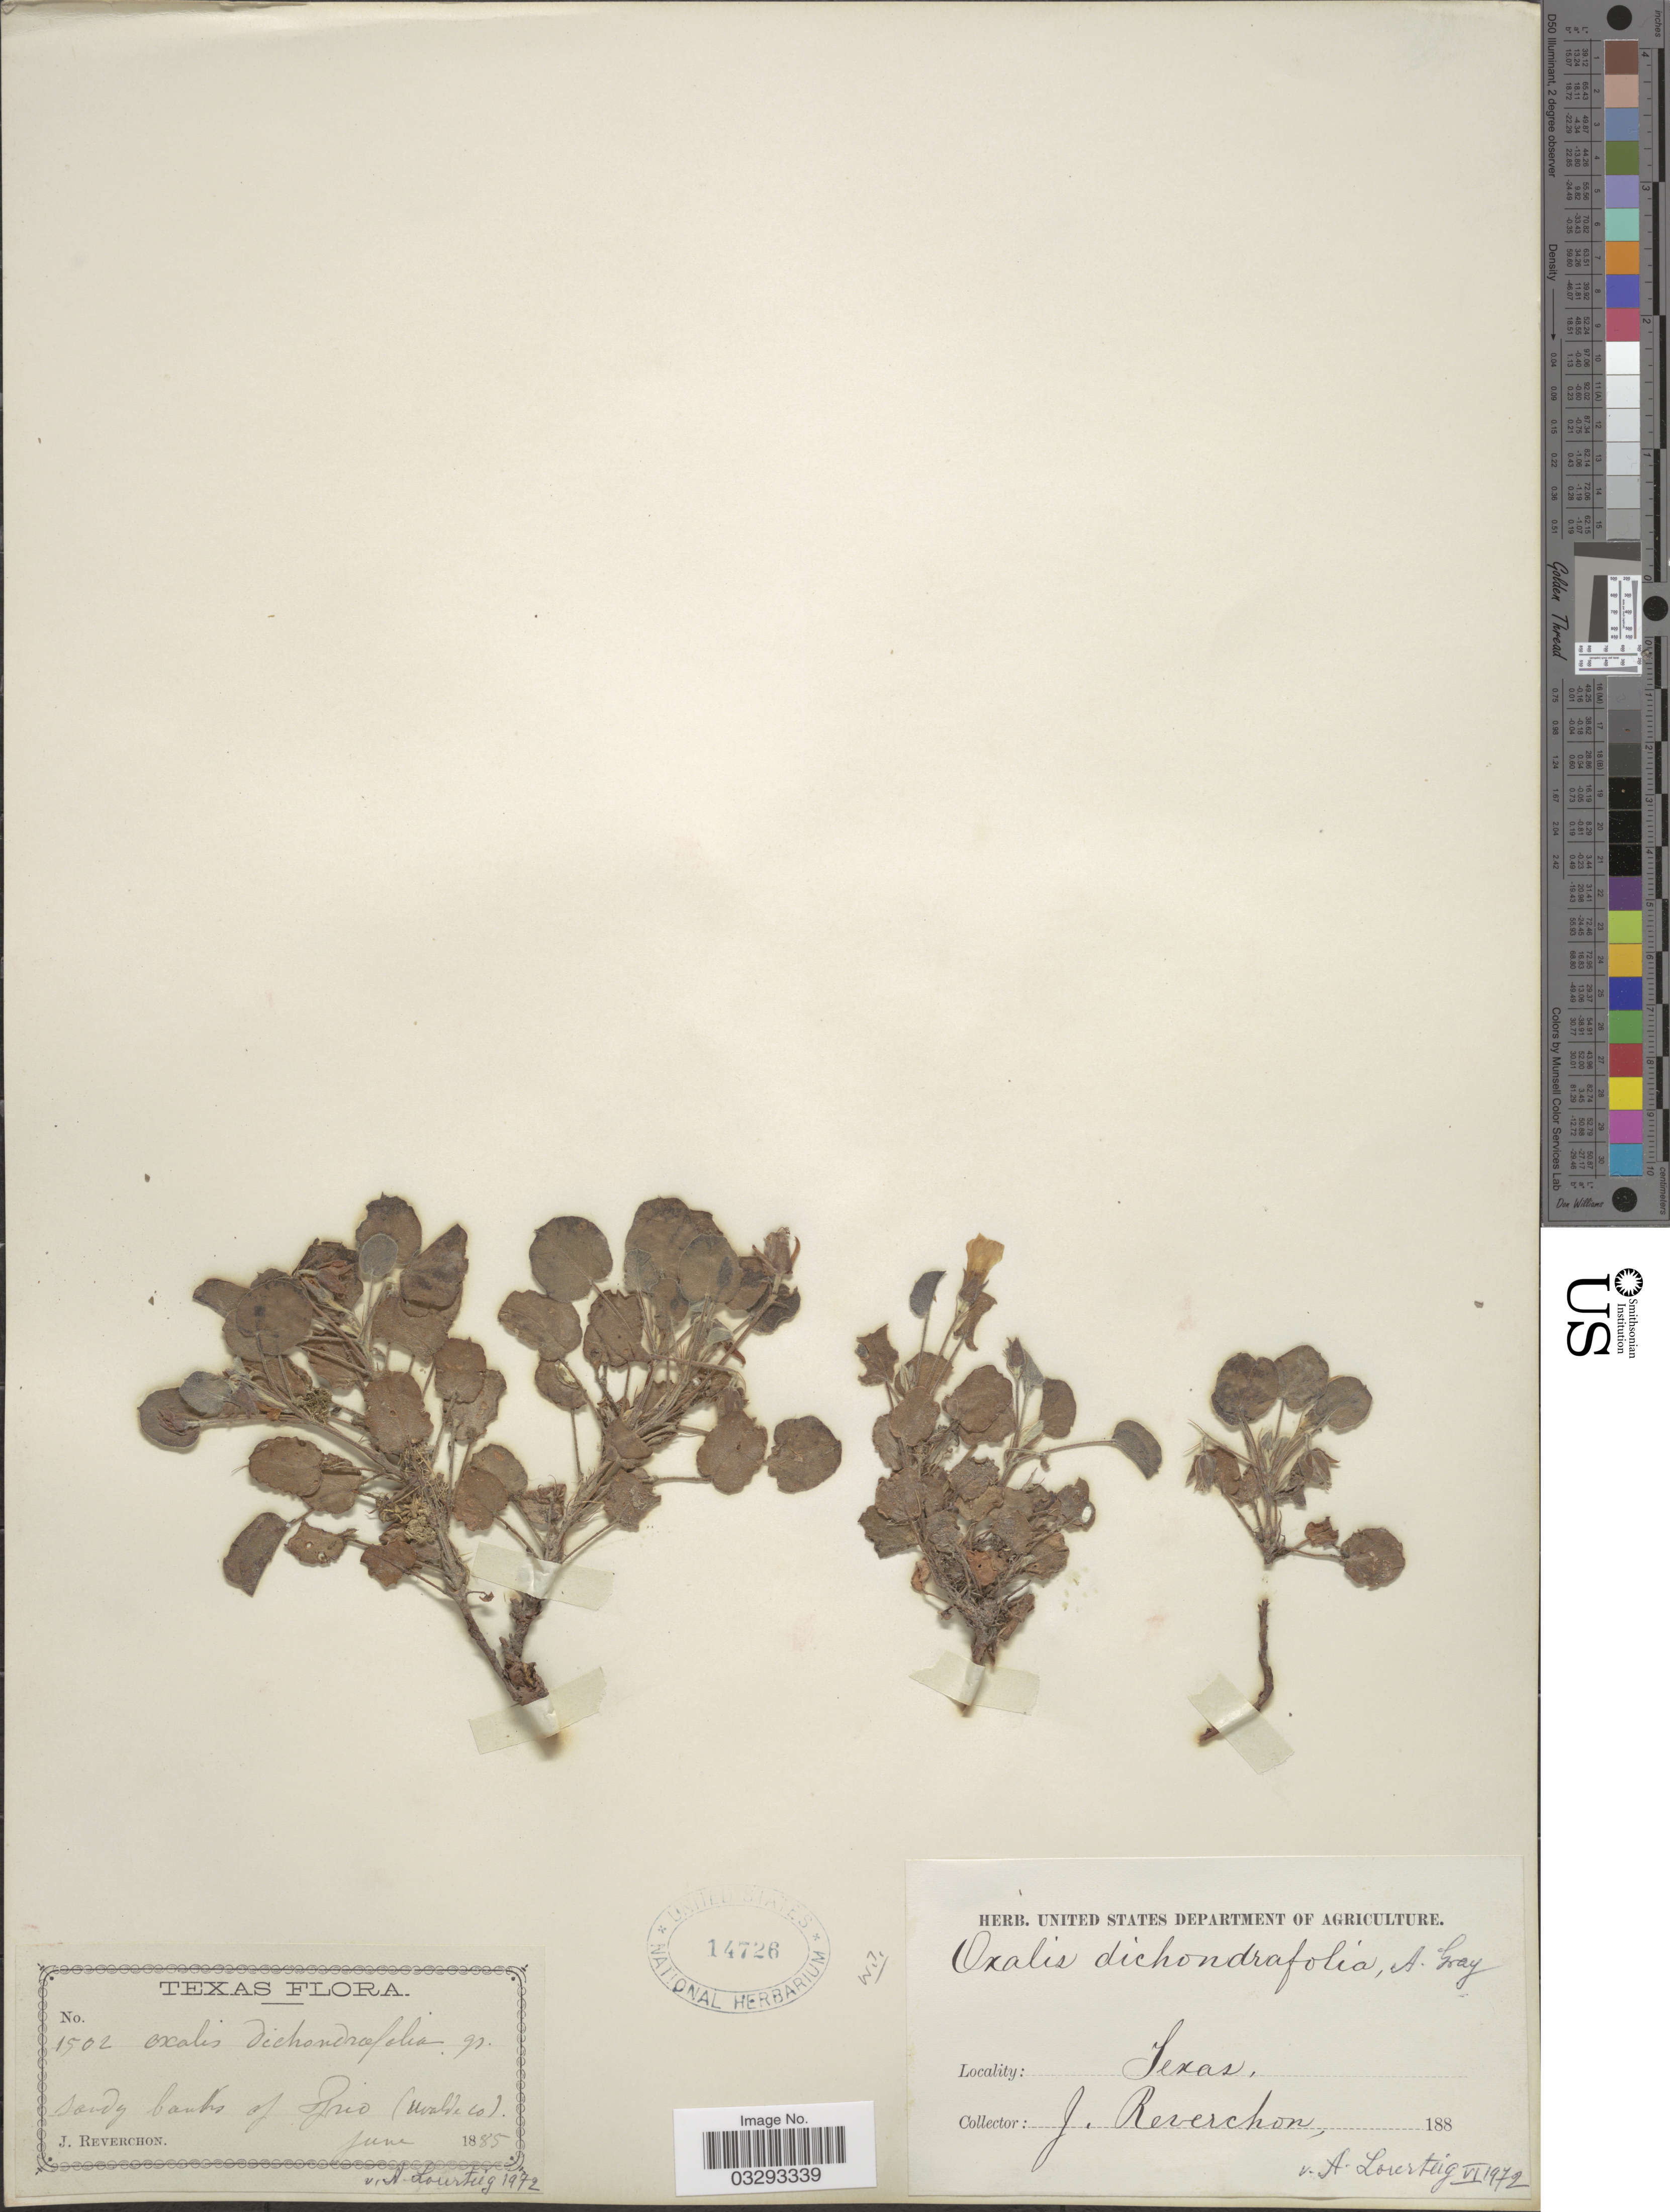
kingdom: Plantae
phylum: Tracheophyta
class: Magnoliopsida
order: Oxalidales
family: Oxalidaceae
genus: Oxalis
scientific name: Oxalis dichondraefolia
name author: A. Gray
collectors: J. Reverchon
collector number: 1502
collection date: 1885-06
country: United States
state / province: Texas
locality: Sandy banks of Frio (Uvalde Co.).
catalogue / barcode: US 14726